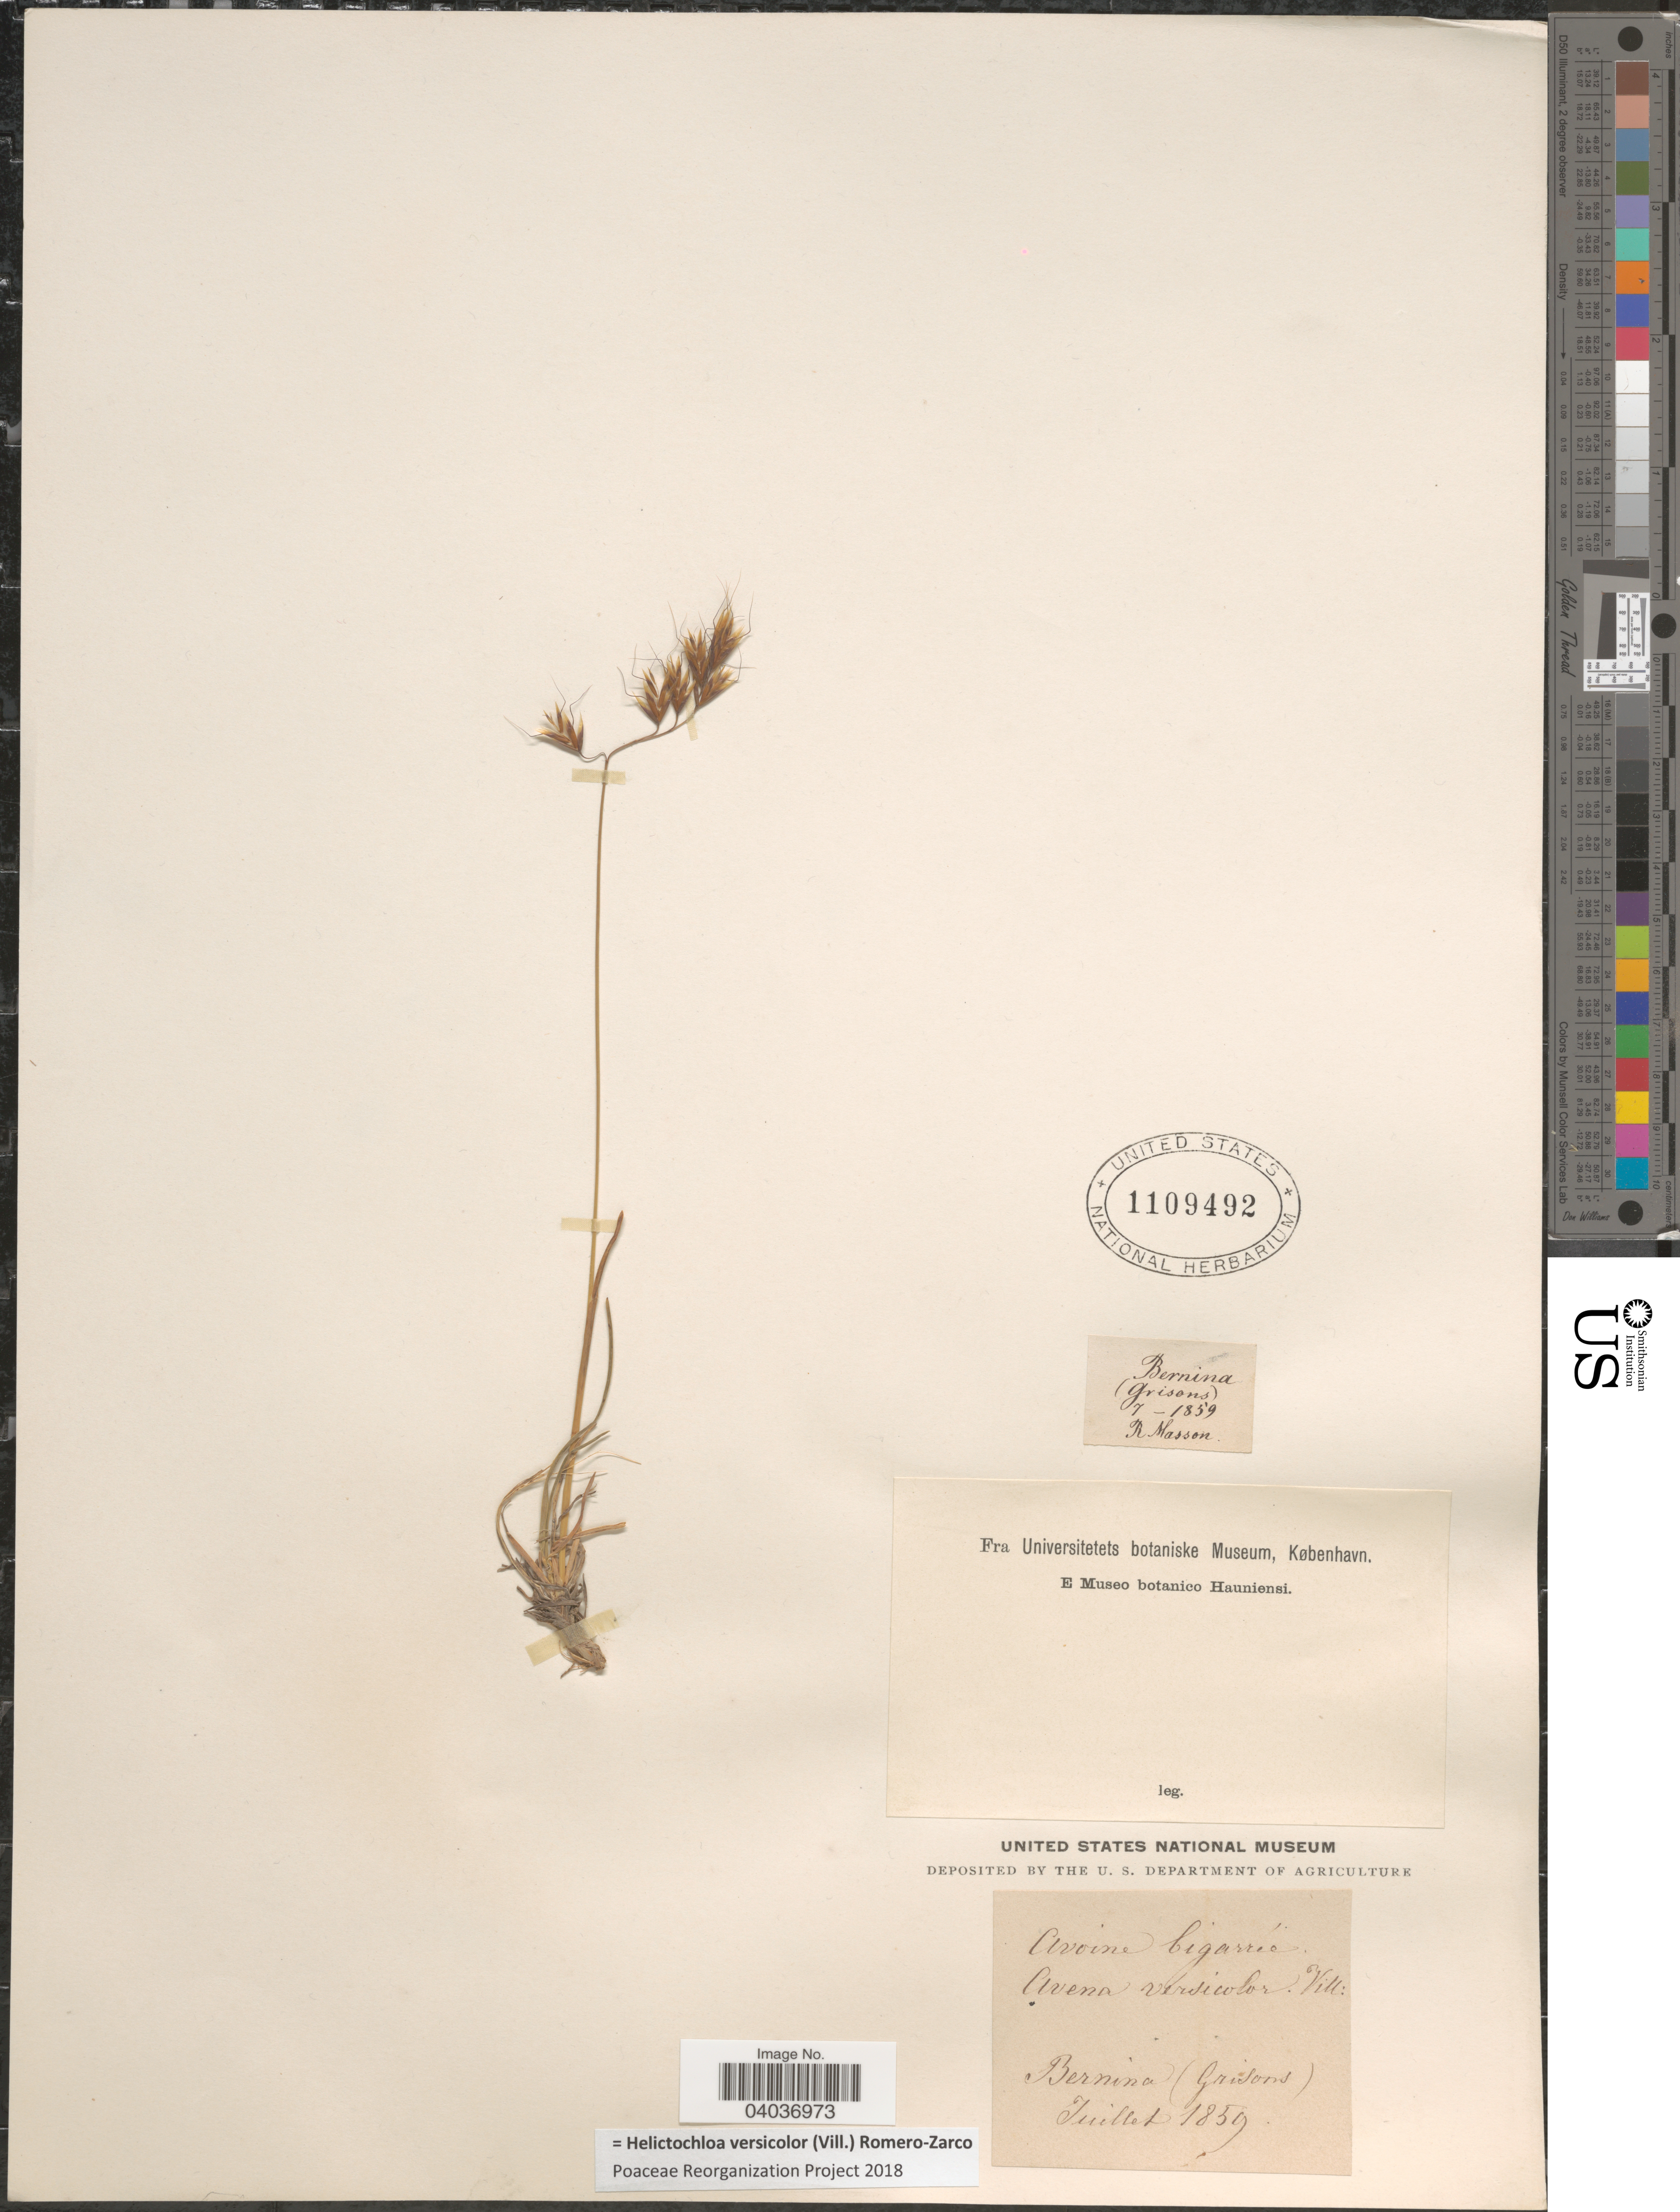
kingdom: Plantae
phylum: Tracheophyta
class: Liliopsida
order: Poales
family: Poaceae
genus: Helictochloa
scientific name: Helictochloa versicolor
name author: (Vill.) Romero Zarco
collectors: R. Masson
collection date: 1859-07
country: Switzerland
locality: Bernina (Grisons).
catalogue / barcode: US 1109492